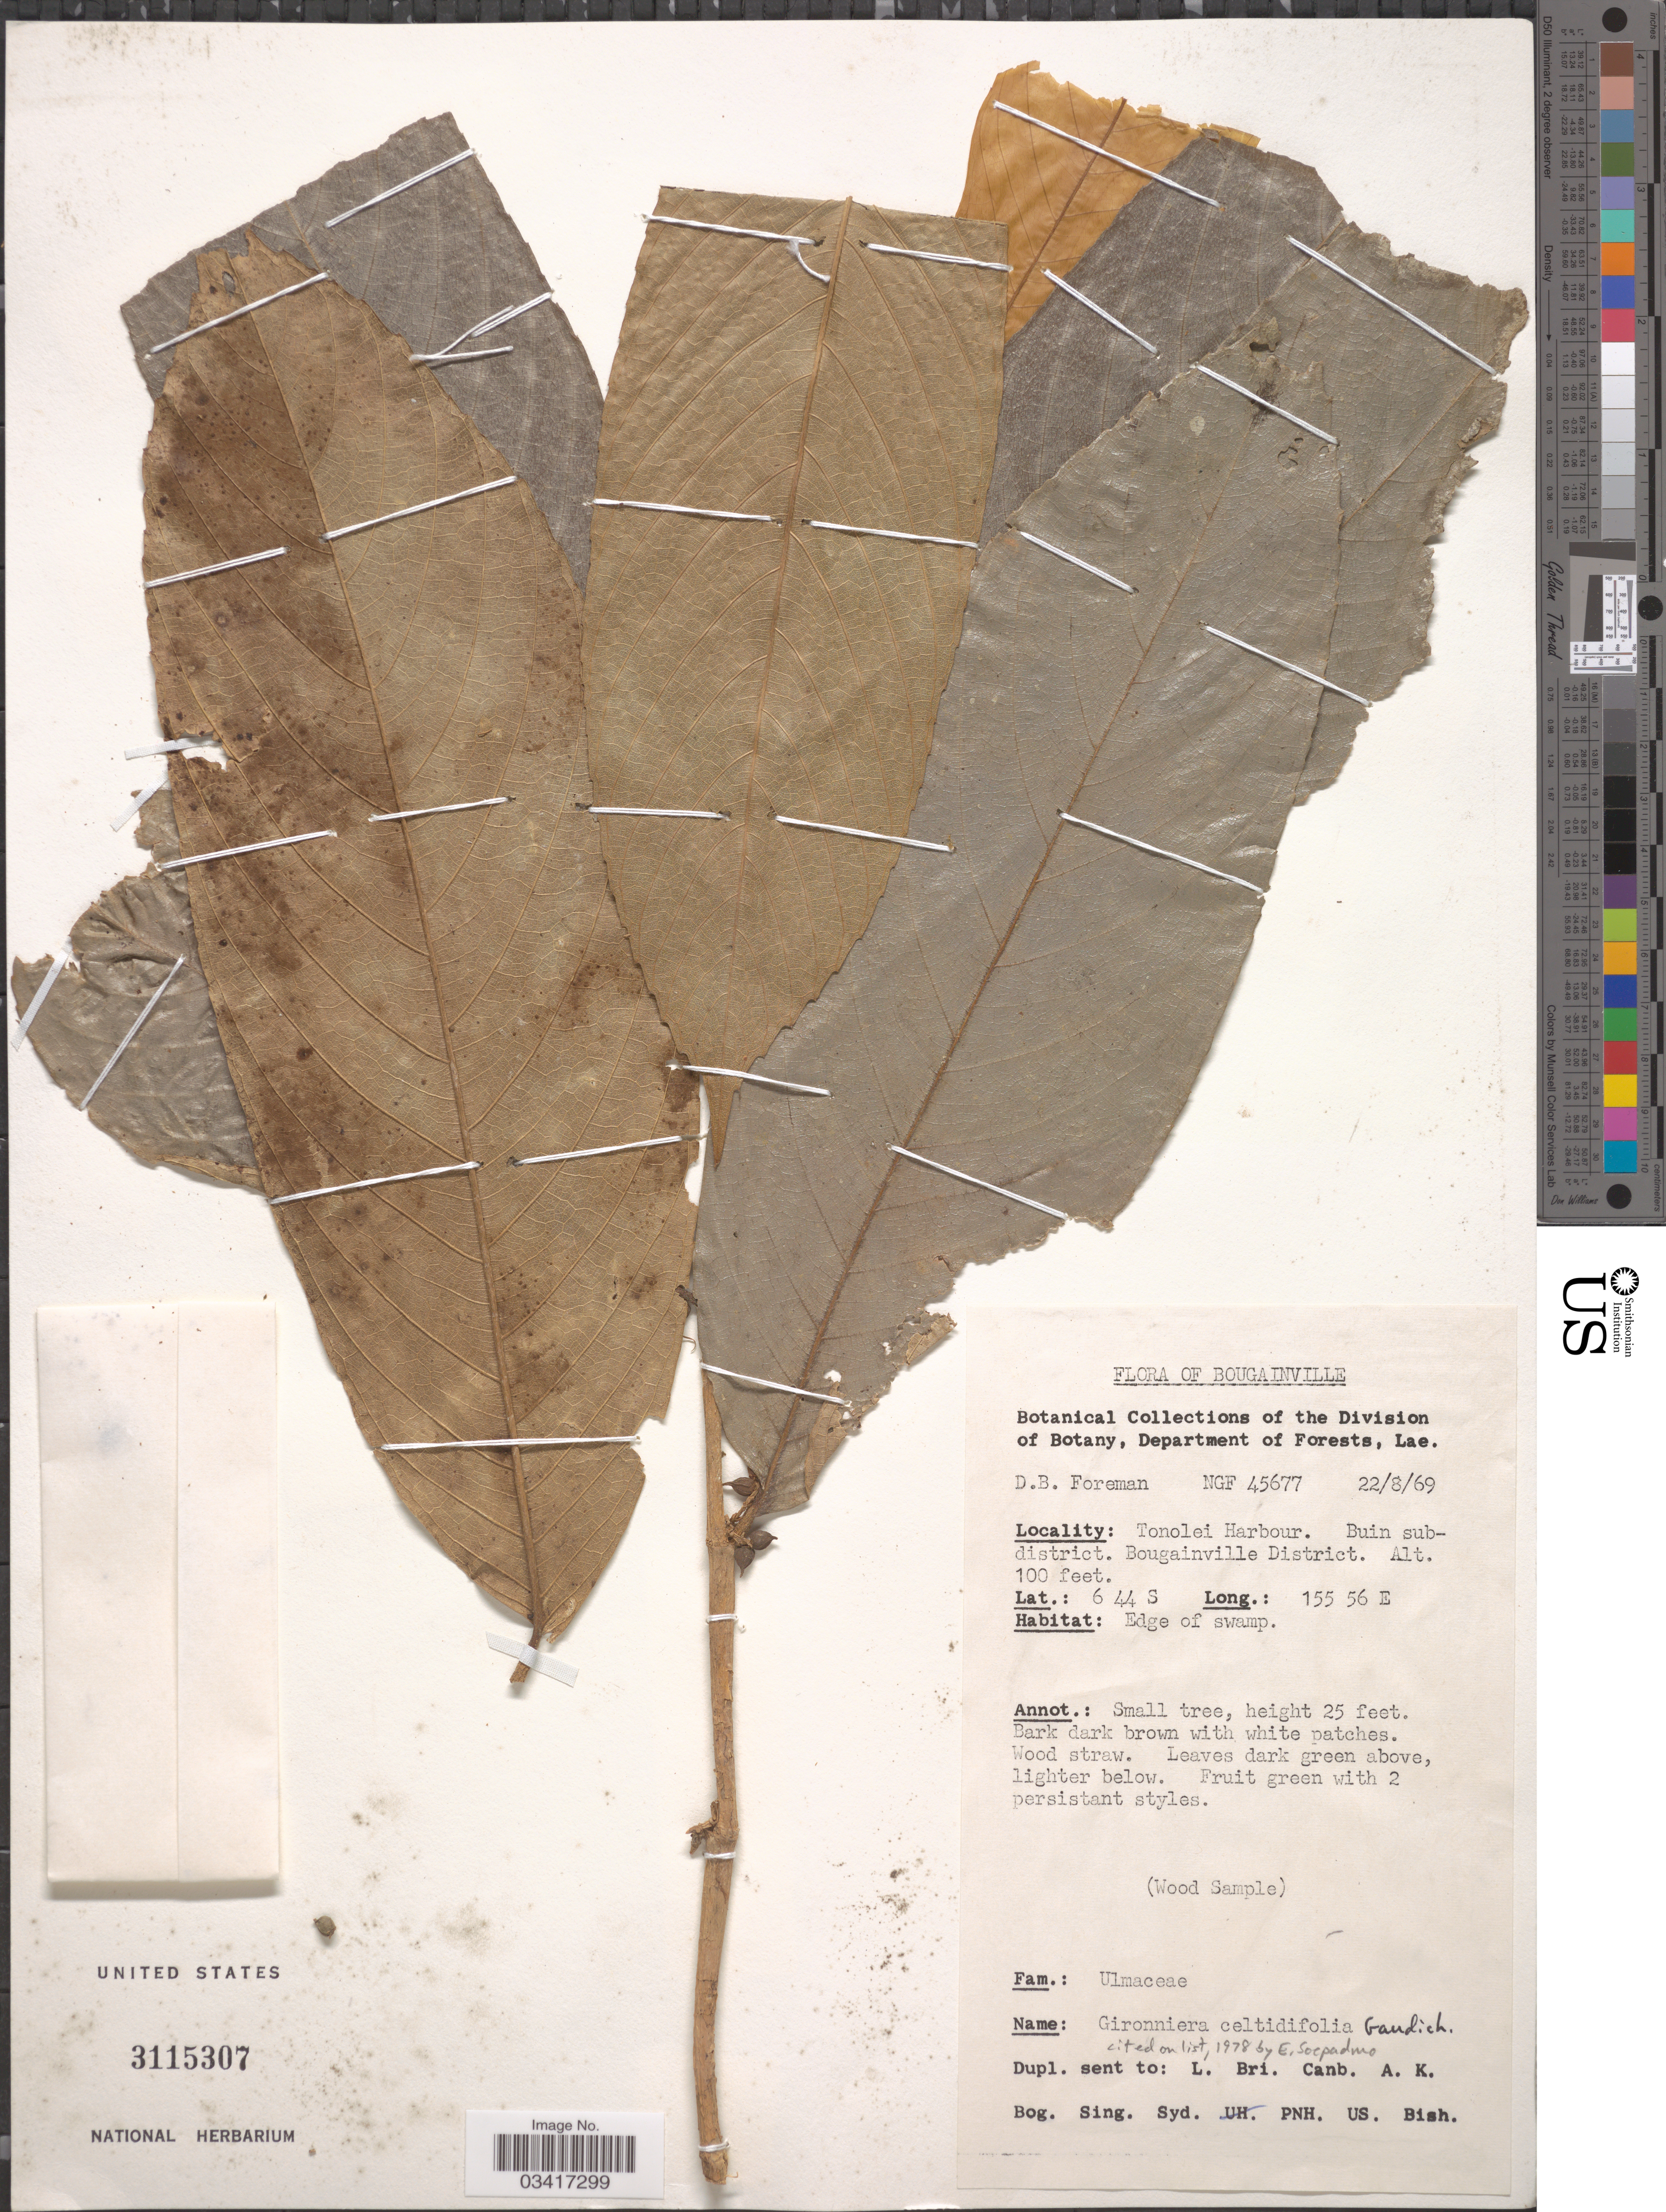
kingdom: Plantae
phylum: Tracheophyta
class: Magnoliopsida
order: Rosales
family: Cannabaceae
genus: Gironniera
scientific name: Gironniera celtidifolia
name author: Gaudich.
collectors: D. Foreman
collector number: NGF45677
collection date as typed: Transcribed d/m/y: 20/8/69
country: Papua New Guinea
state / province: Bougainville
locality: Tonolei Harbour. Buin subdistrict. Bougainville District.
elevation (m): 30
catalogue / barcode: US 3115307